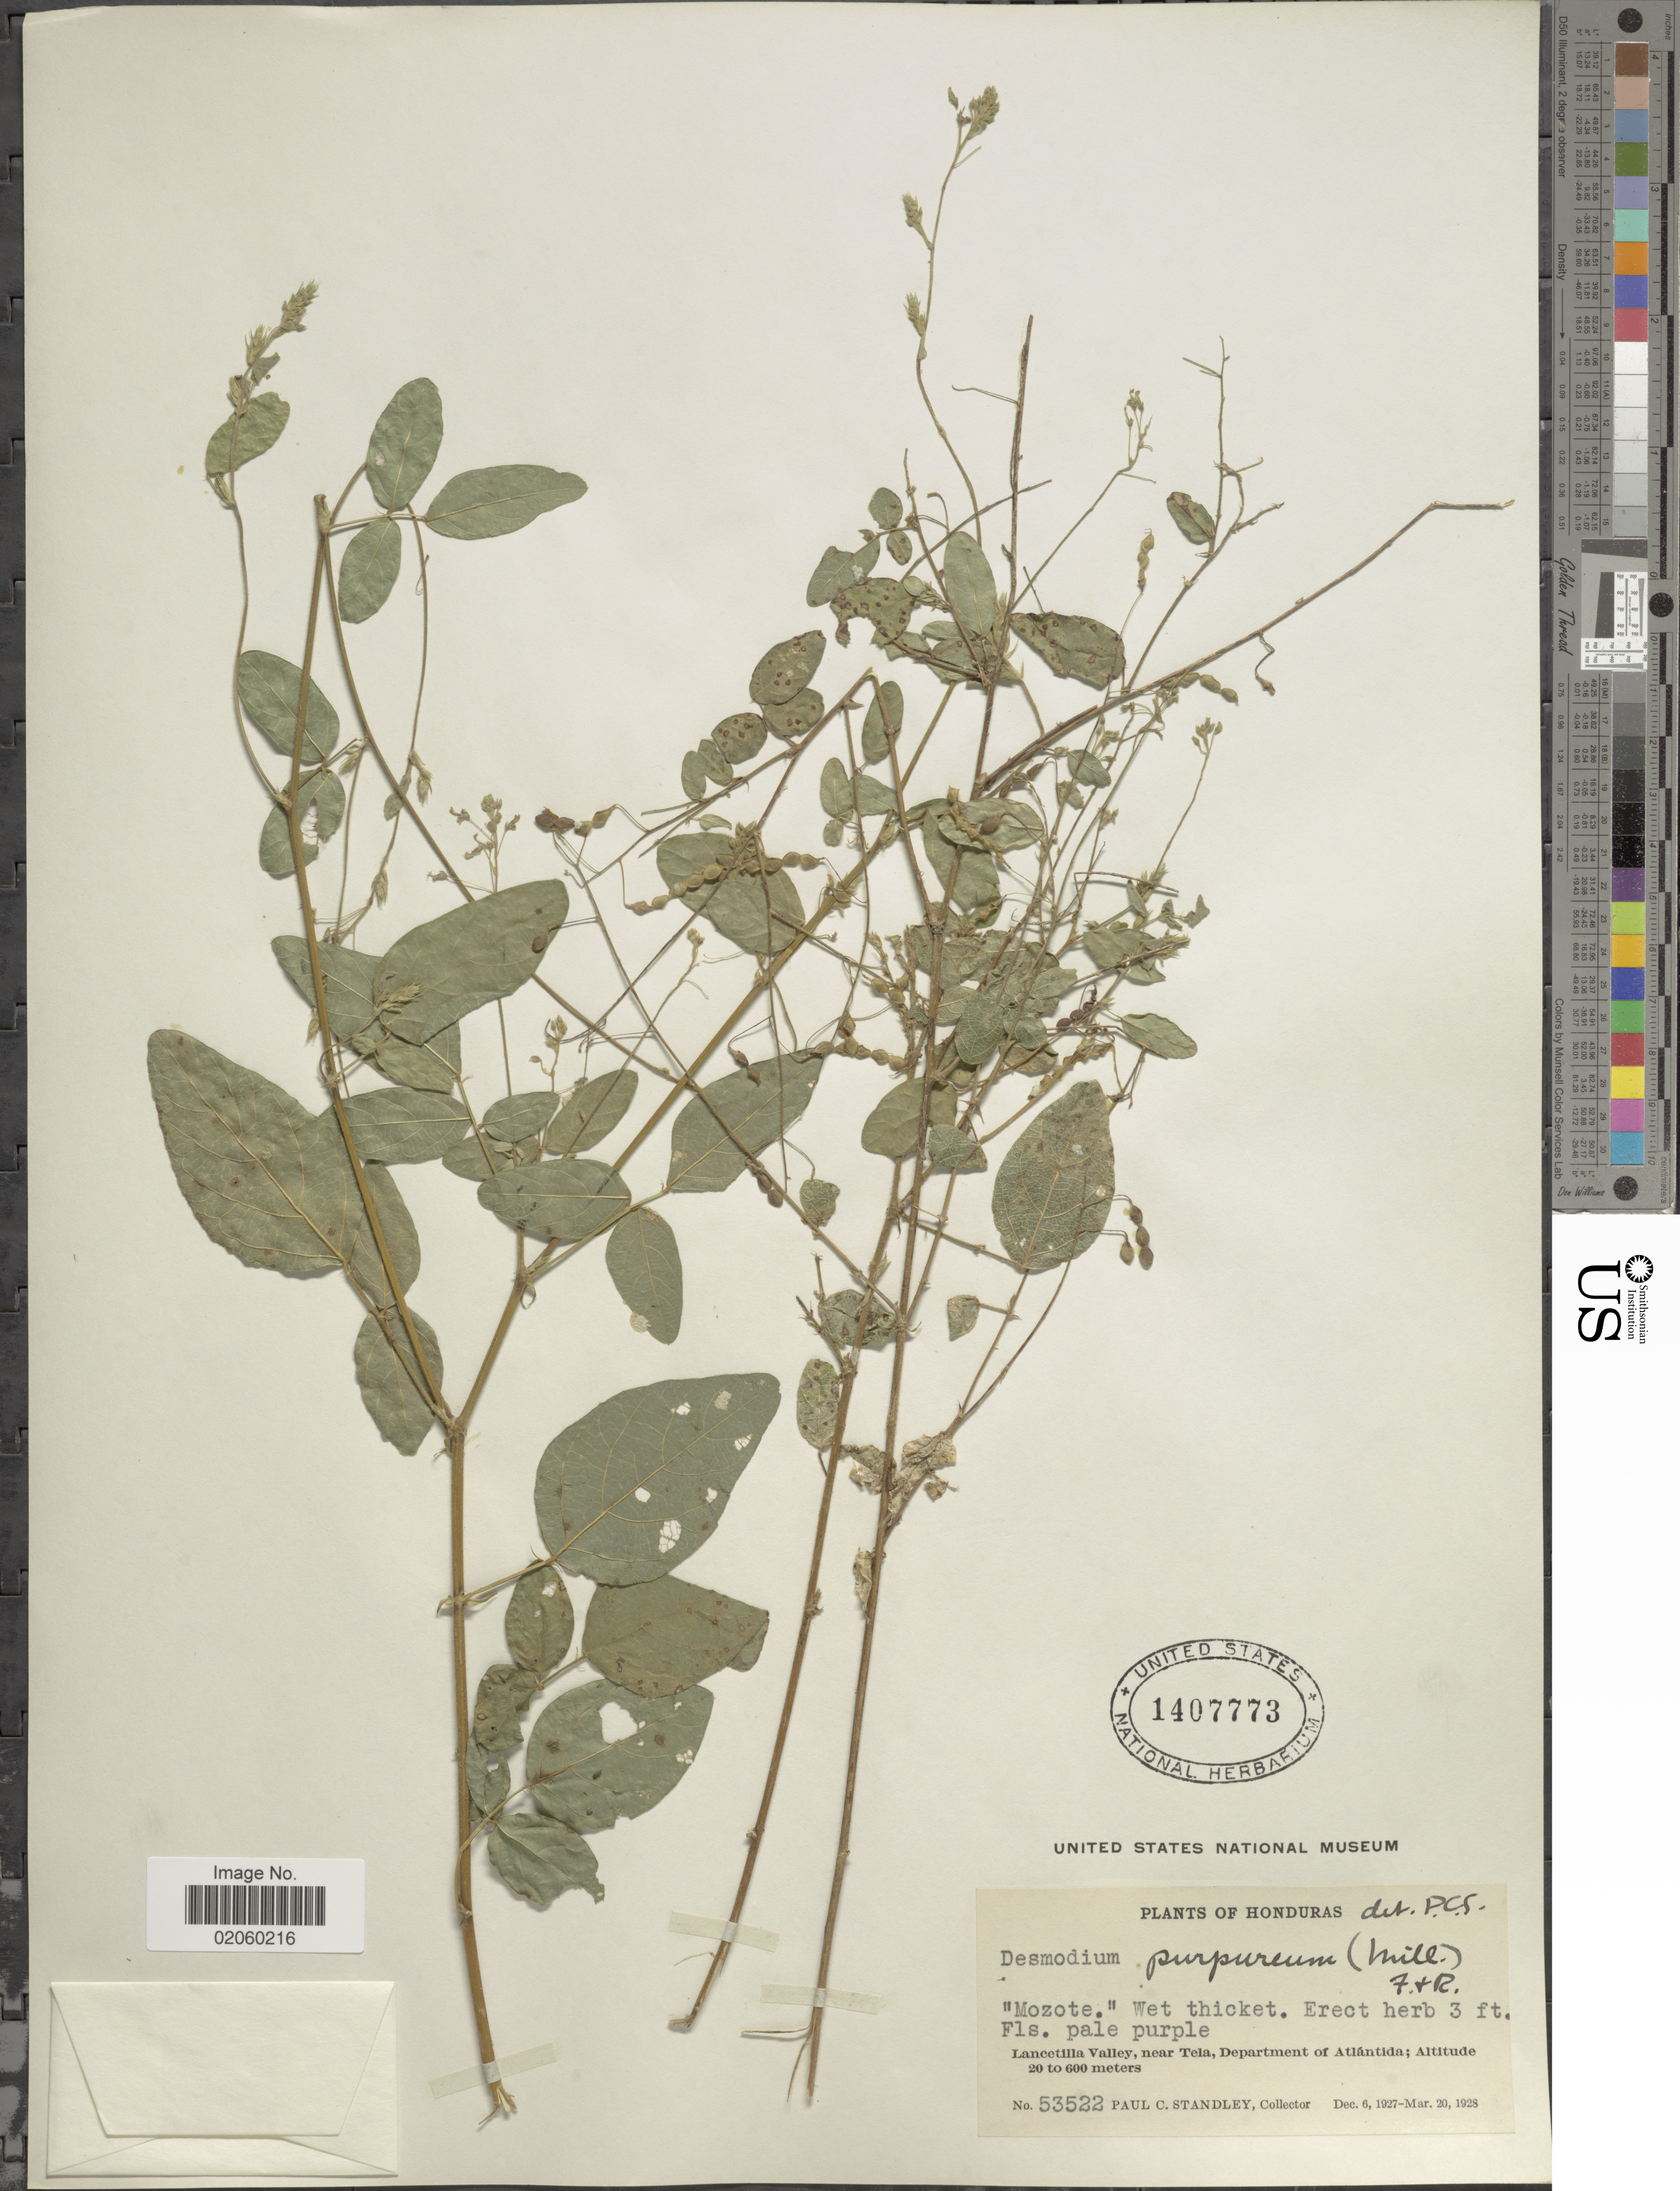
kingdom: Plantae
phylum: Tracheophyta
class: Magnoliopsida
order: Fabales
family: Fabaceae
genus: Desmodium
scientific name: Desmodium tortuosum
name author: (Sw.) DC.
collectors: P. C. Standley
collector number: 53522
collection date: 1927-12-06/1928-03-20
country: Honduras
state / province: Atlántida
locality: Lancetilla Valley, near Tela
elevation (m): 20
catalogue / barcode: US 1407773